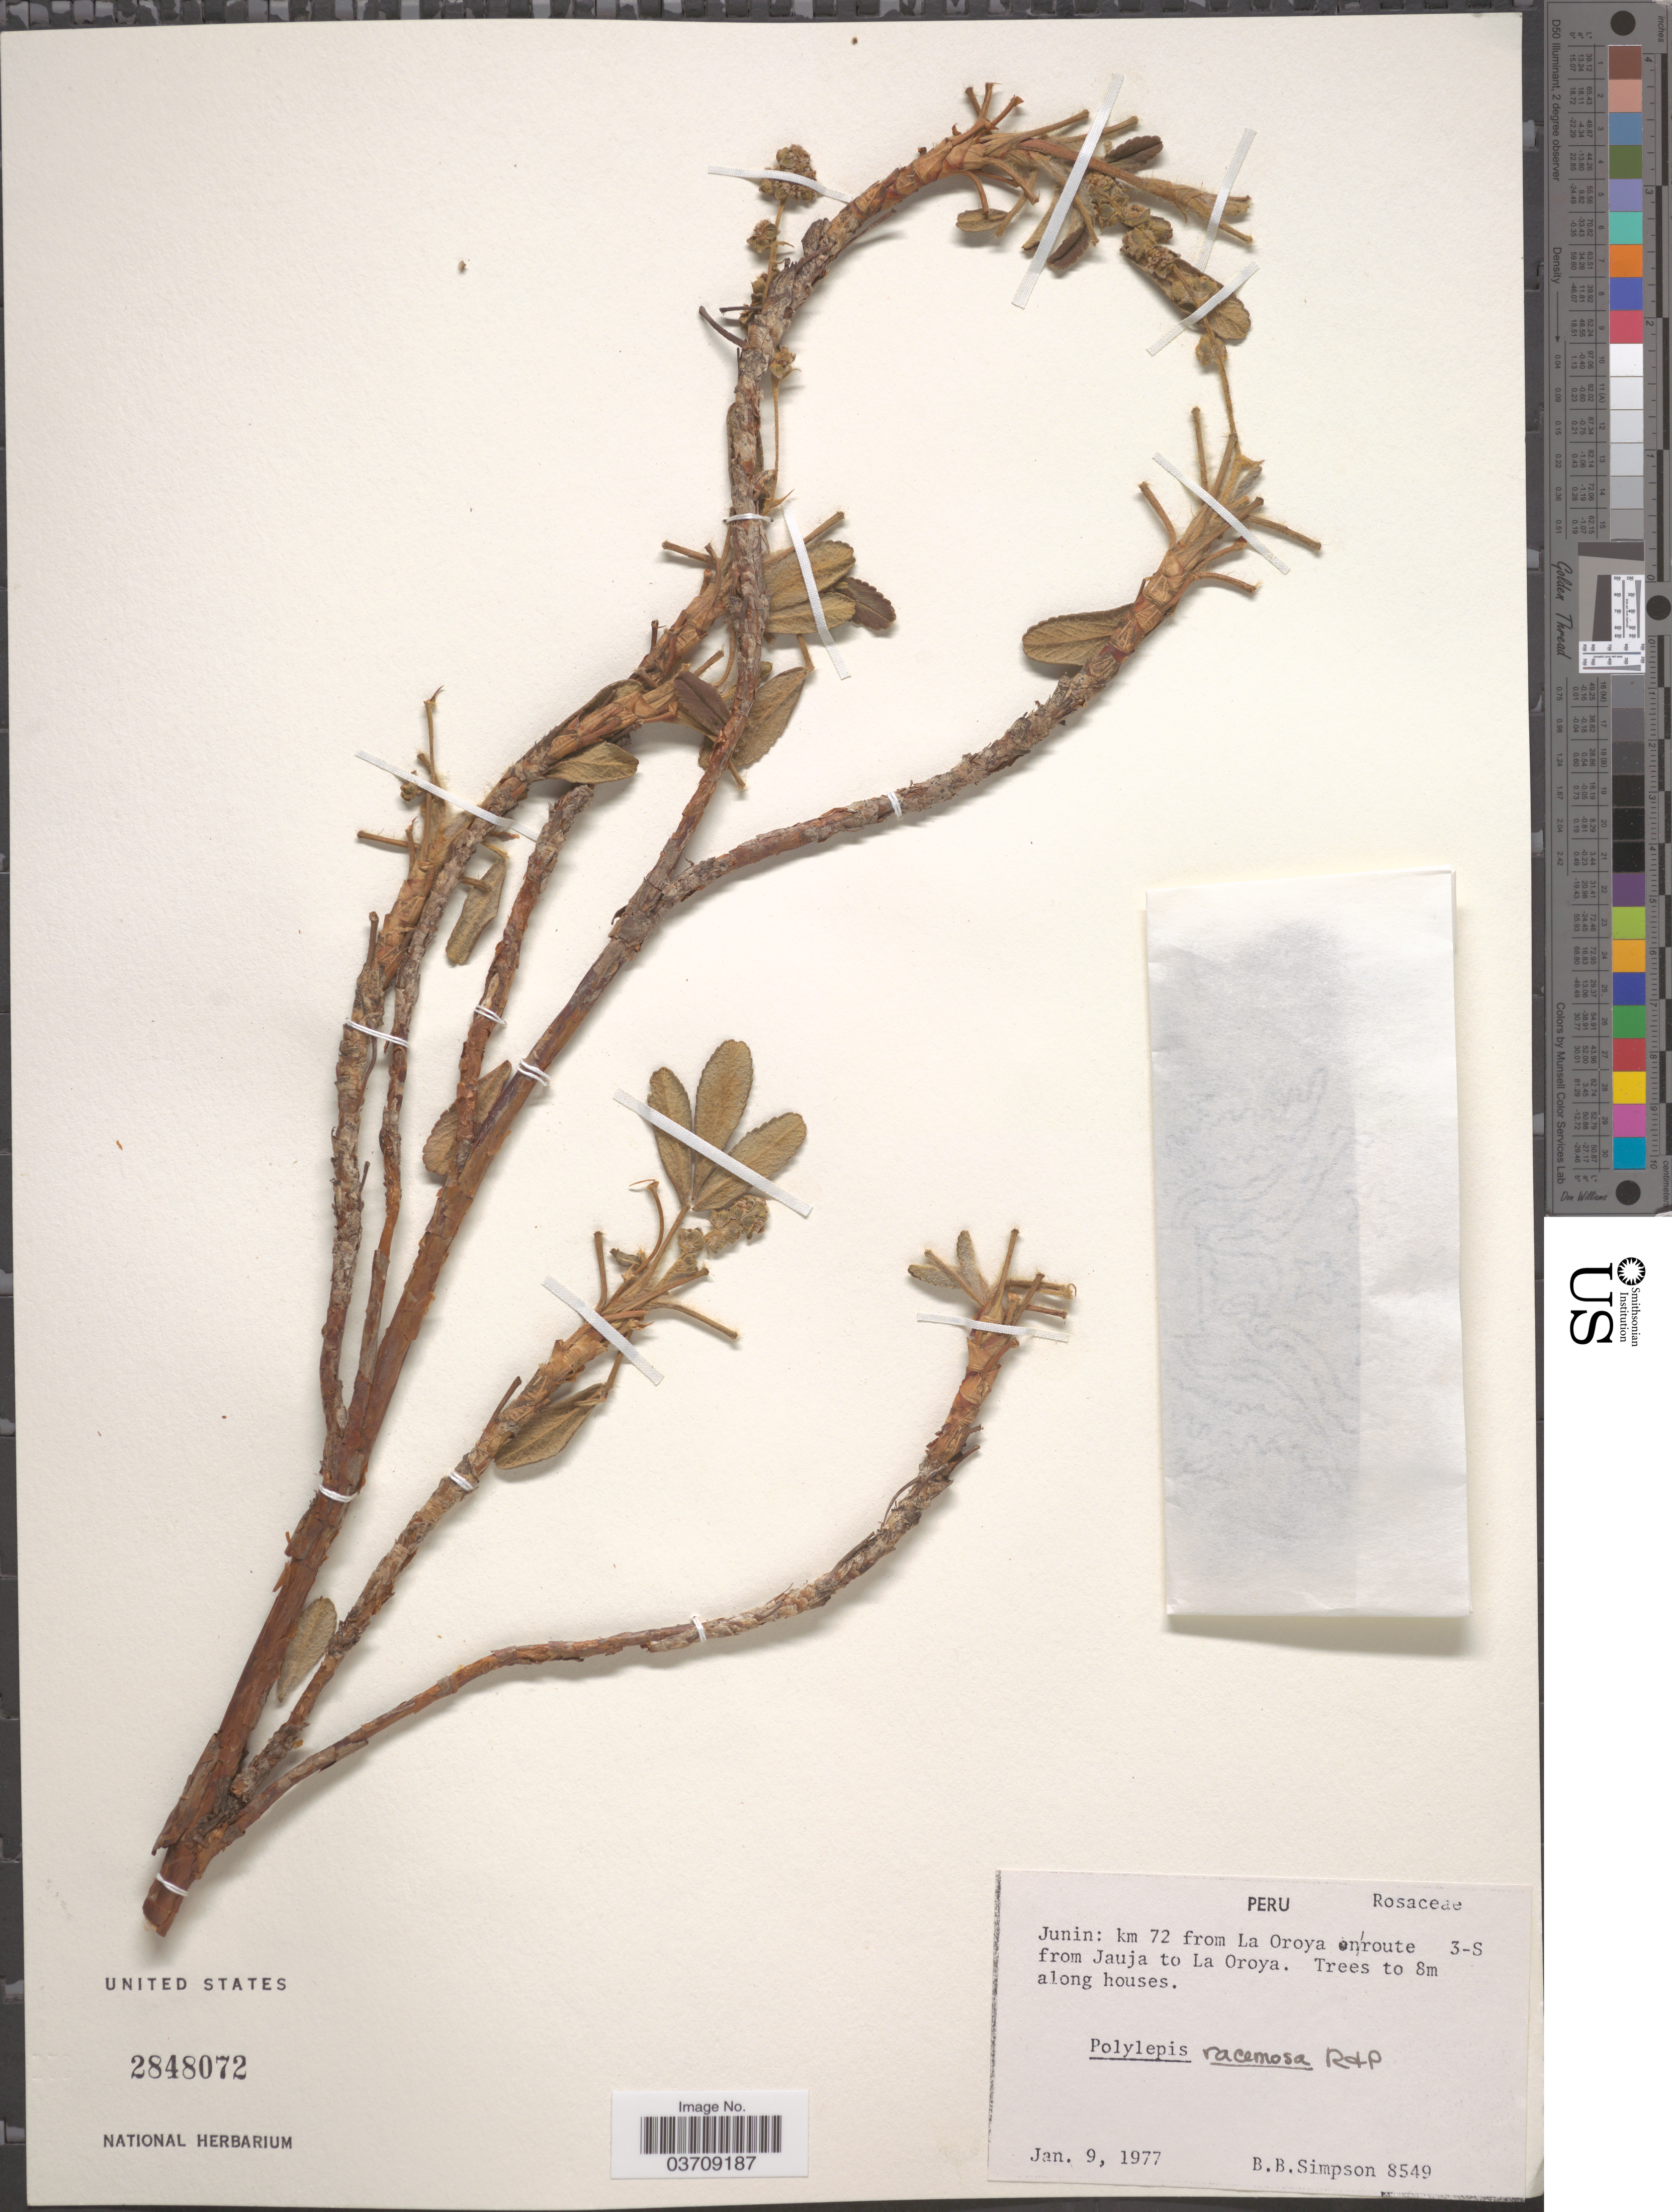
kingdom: Plantae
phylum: Tracheophyta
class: Magnoliopsida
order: Rosales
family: Rosaceae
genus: Polylepis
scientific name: Polylepis racemosa subsp. racemosa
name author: Ruiz & Pav.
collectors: B. Simpson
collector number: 8549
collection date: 1977-01-09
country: Peru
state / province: Junín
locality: Km 72 from La Oroya enroute from Jauja to La Oroya.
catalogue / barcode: US 2848072